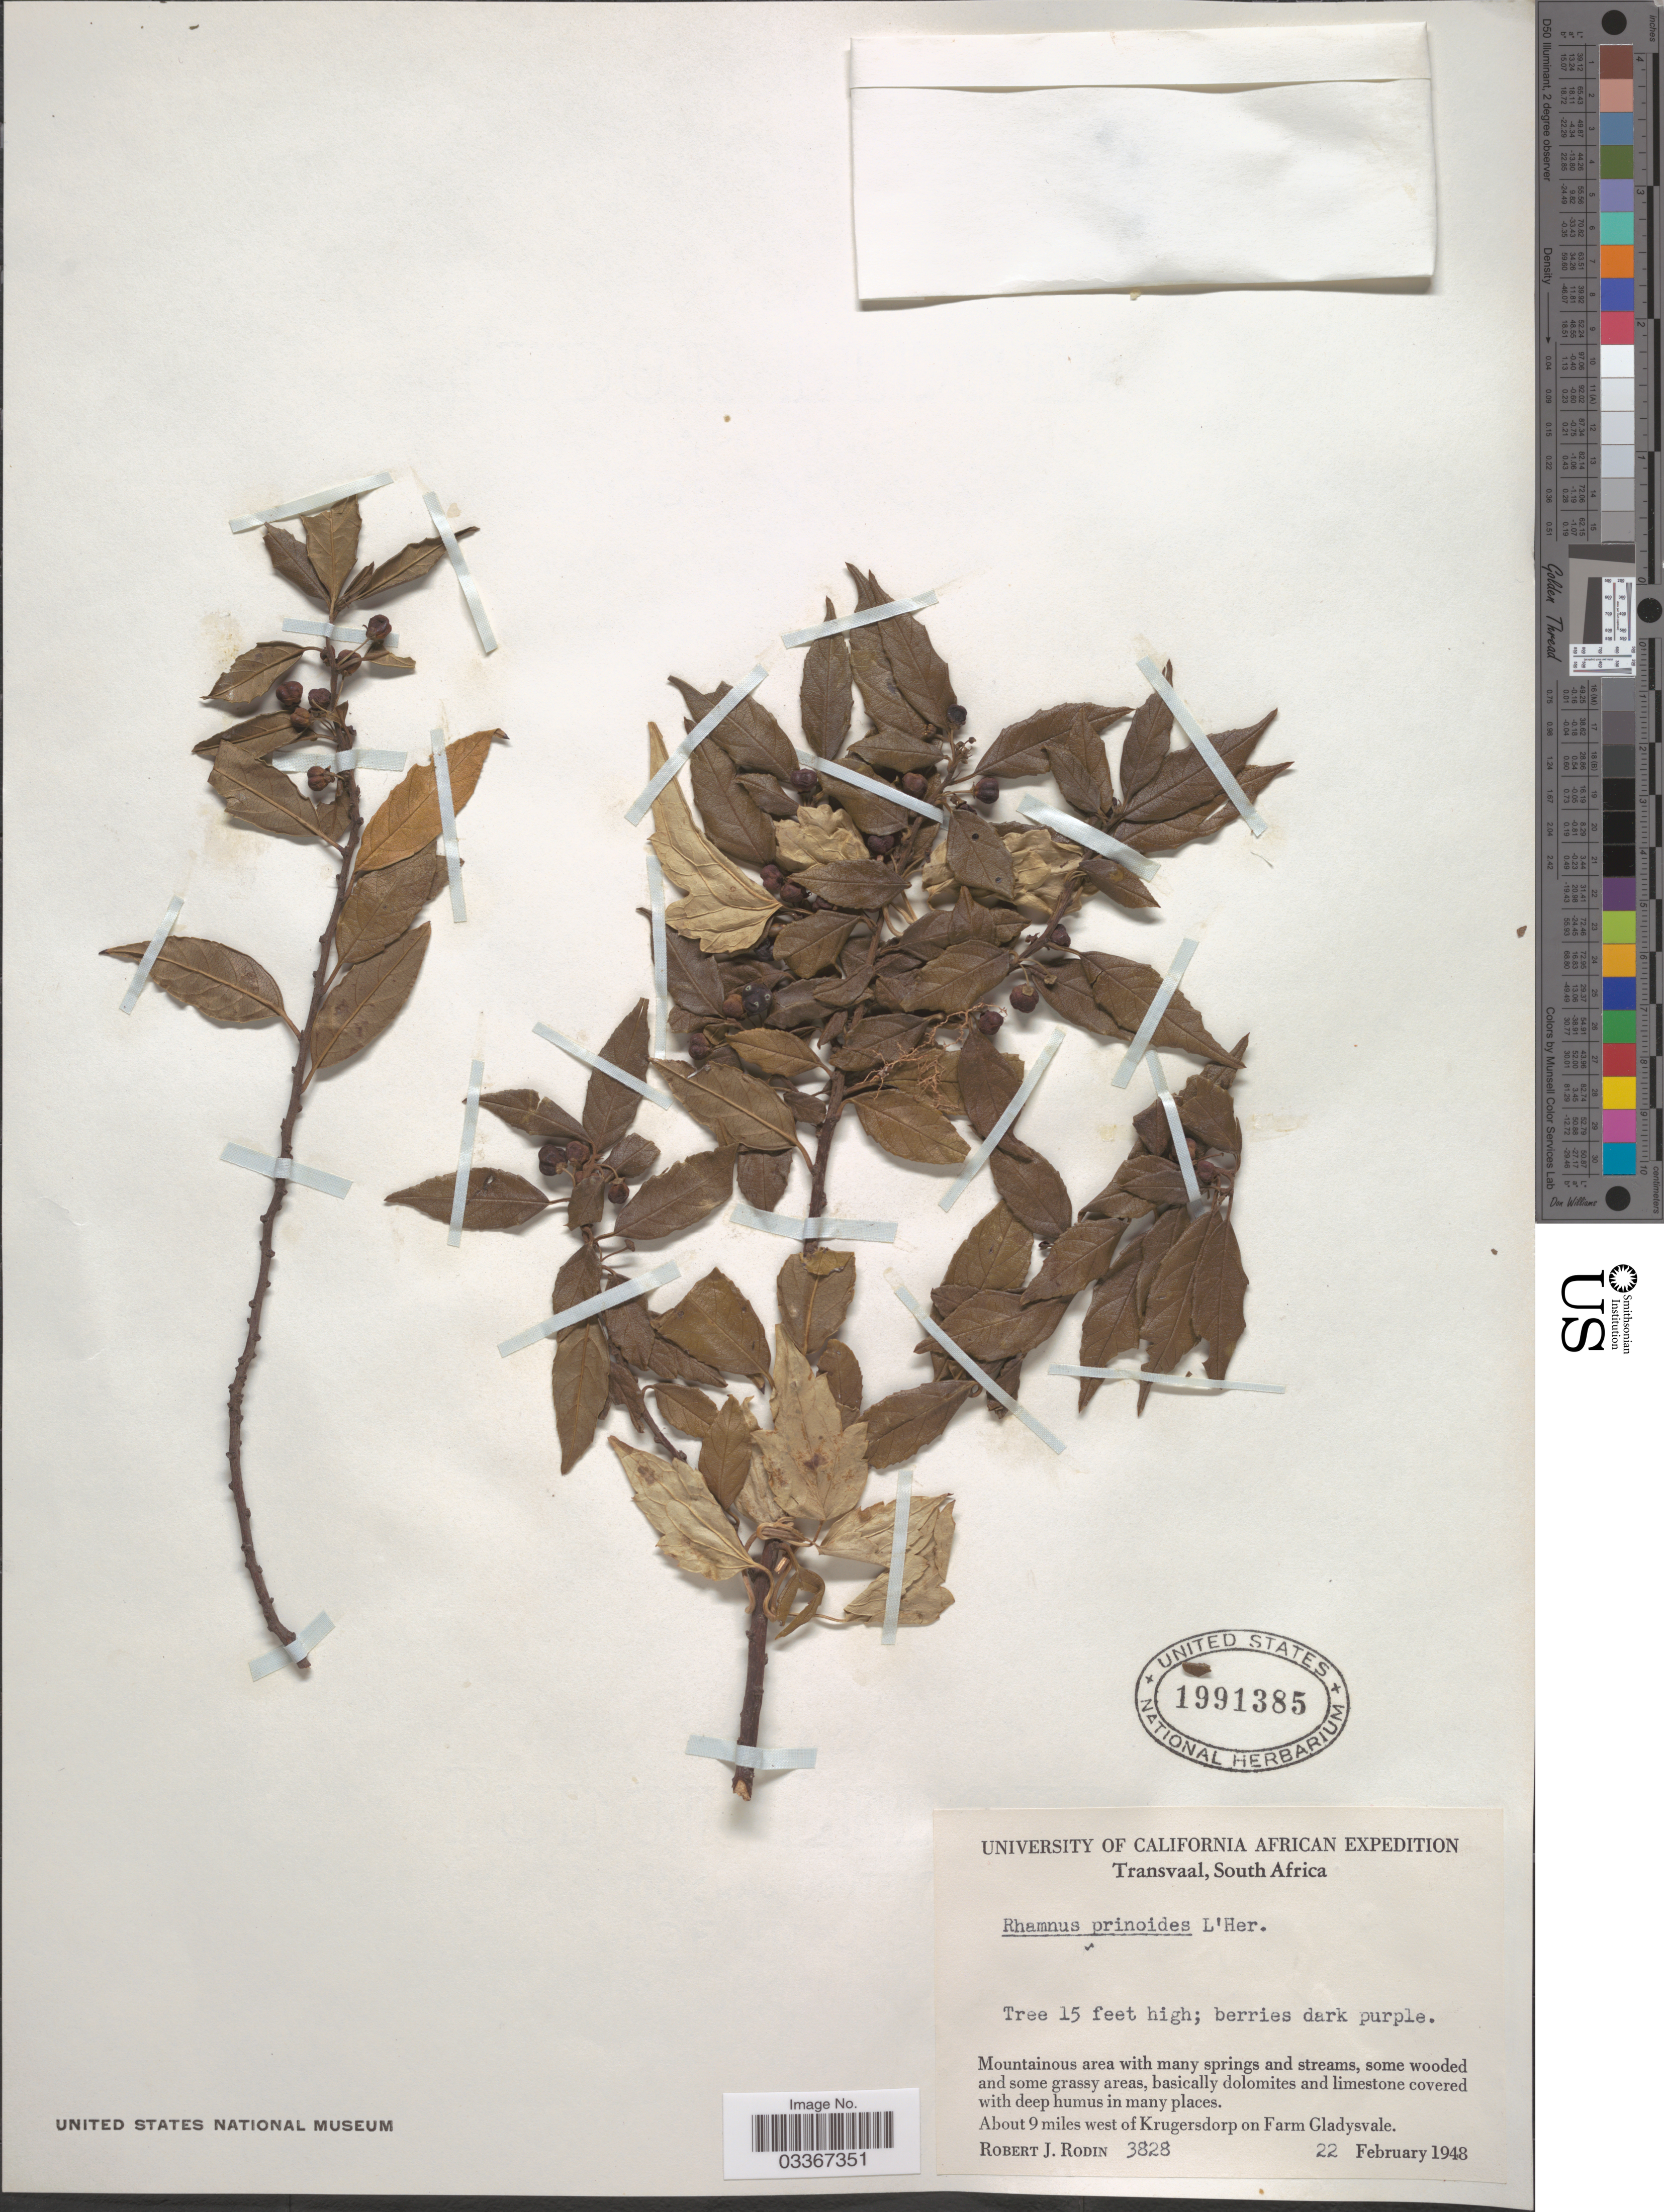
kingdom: Plantae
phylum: Tracheophyta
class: Magnoliopsida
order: Rosales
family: Rhamnaceae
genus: Rhamnus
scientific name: Rhamnus prinoides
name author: L'Hér.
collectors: R. J. Rodin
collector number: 3828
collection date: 1948-02-22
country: South Africa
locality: Transvaal. Mountainous area. About 9 miles west of Krugersdorp on Farm Gladysvale.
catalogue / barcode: US 1991385